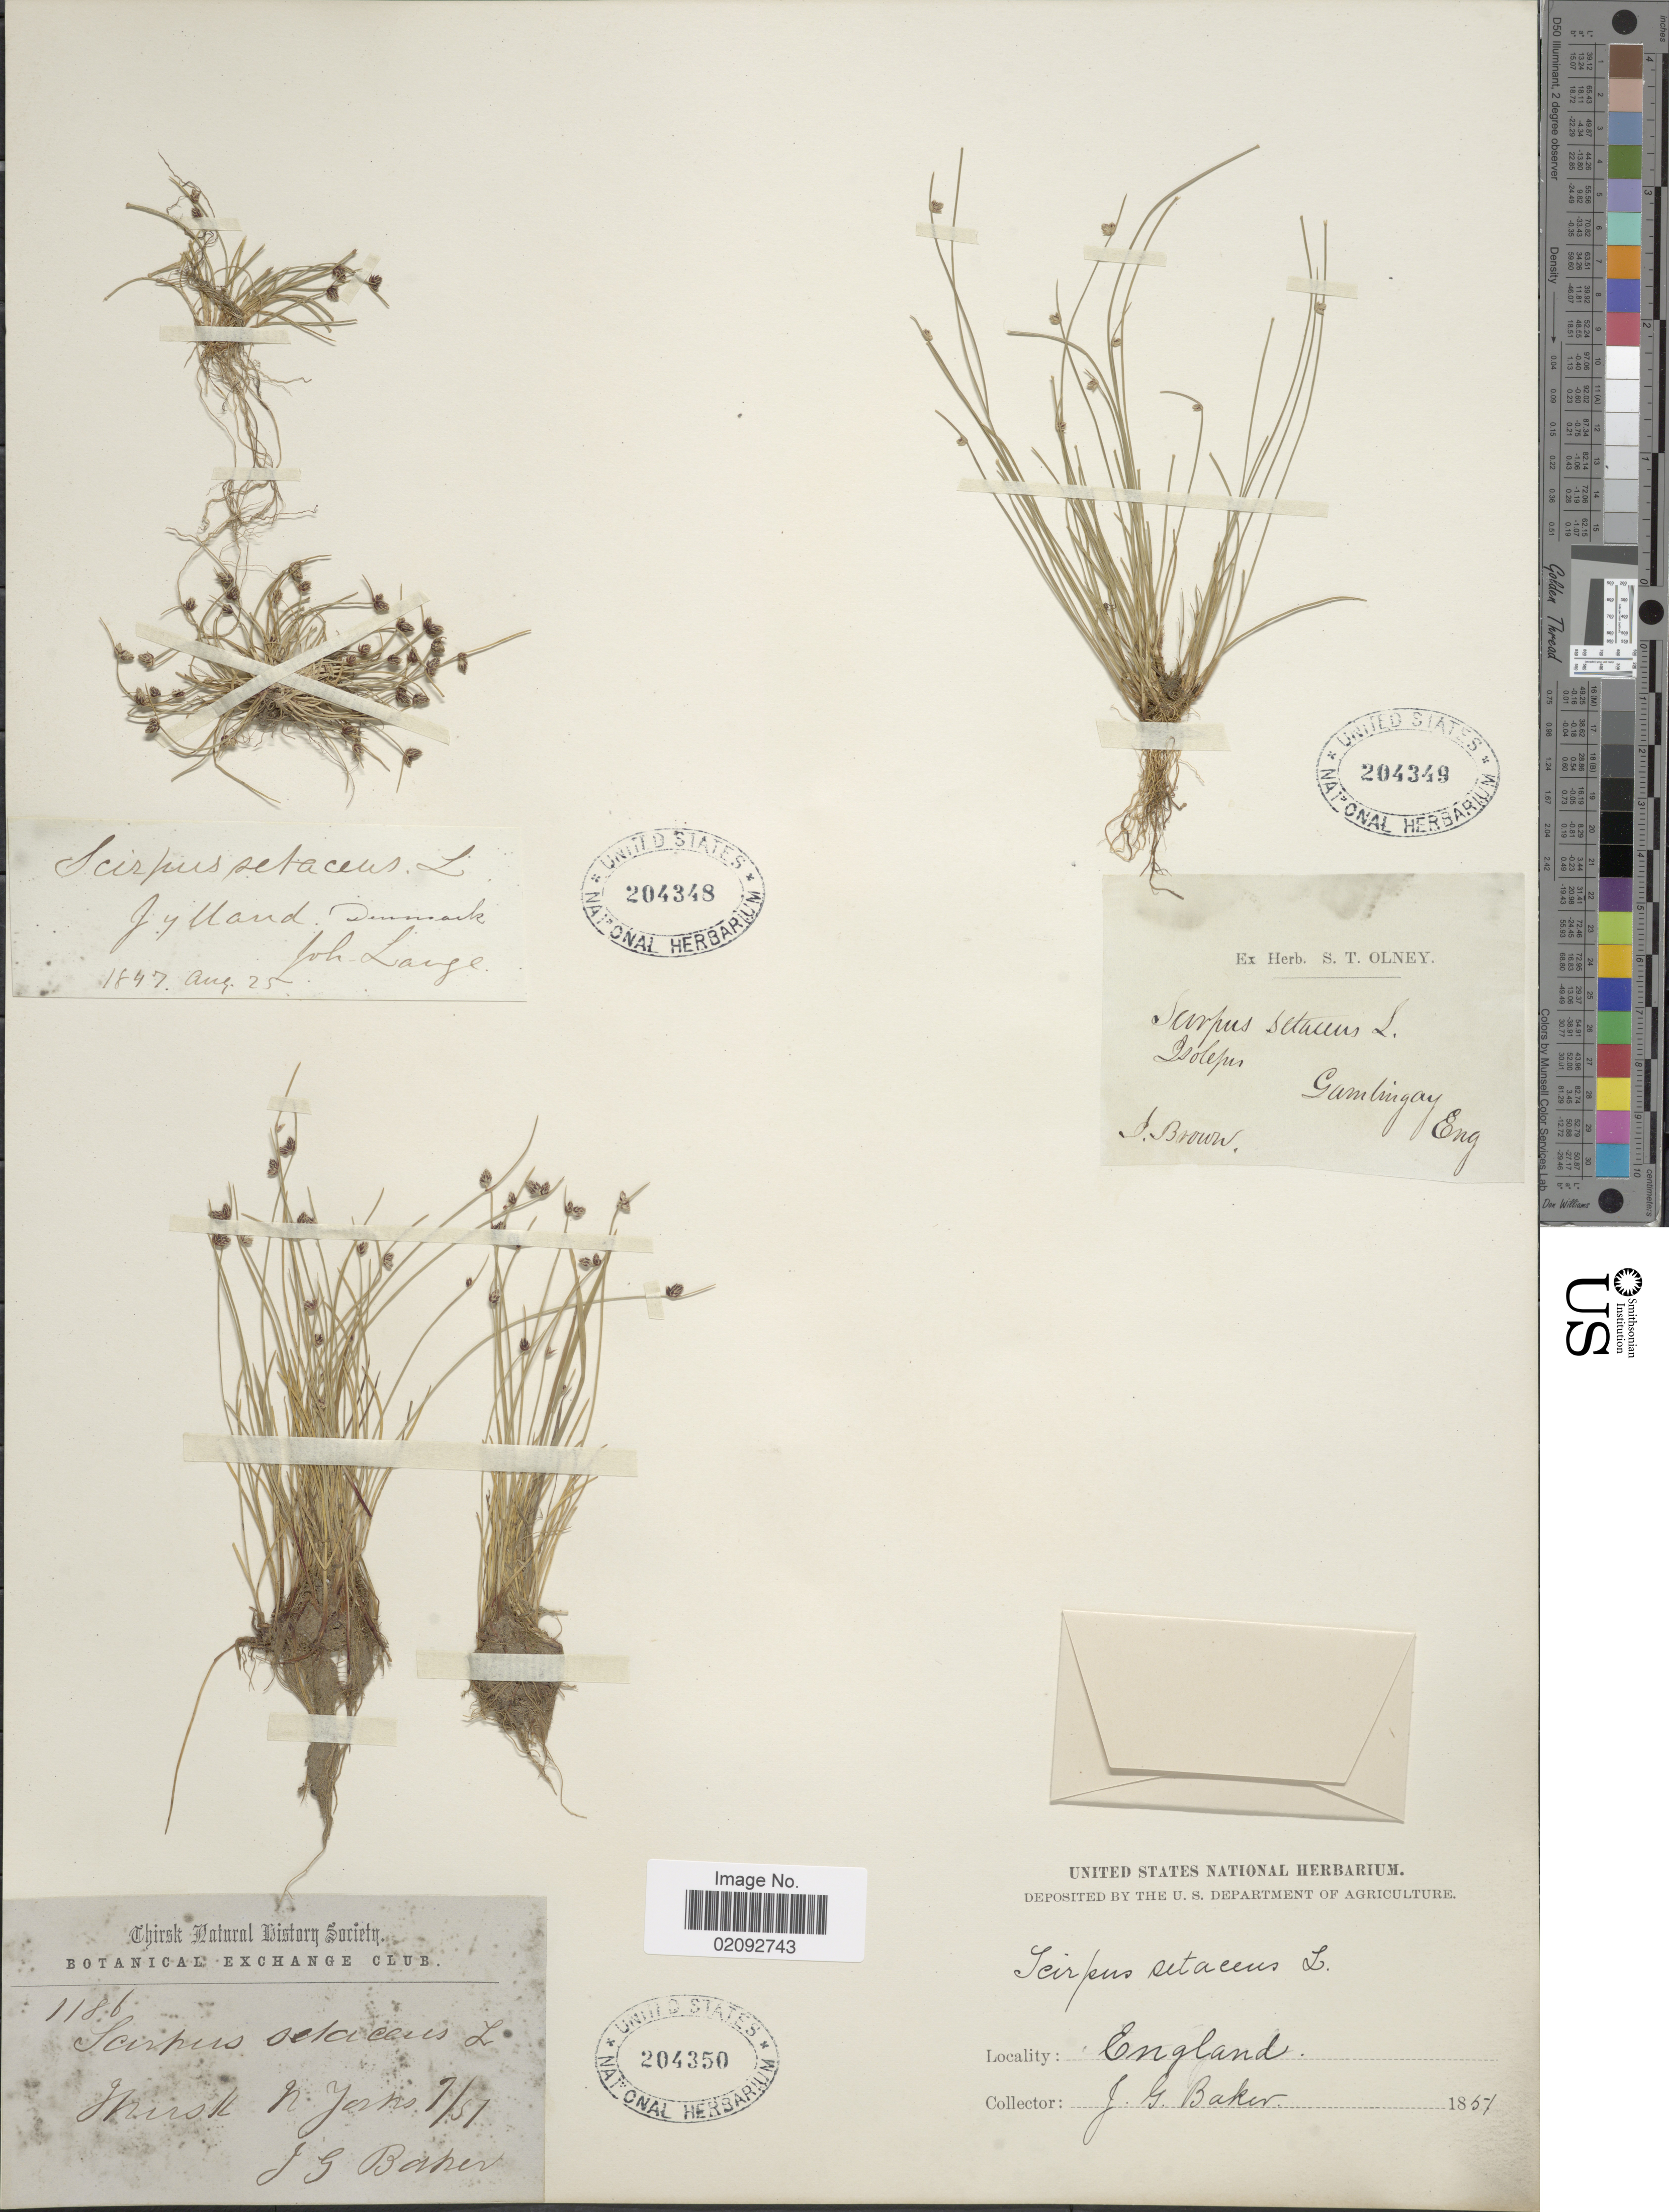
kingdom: Plantae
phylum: Tracheophyta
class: Liliopsida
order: Poales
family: Cyperaceae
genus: Isolepis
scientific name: Isolepis setacea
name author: (L.) R. Br.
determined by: Strong, Mark T., (BOT), Smithsonian Institution - National Museum of Natural History (UNITED STATES)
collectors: J. Lange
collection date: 1847-08-25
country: Denmark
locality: Jylland.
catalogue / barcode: US 204348